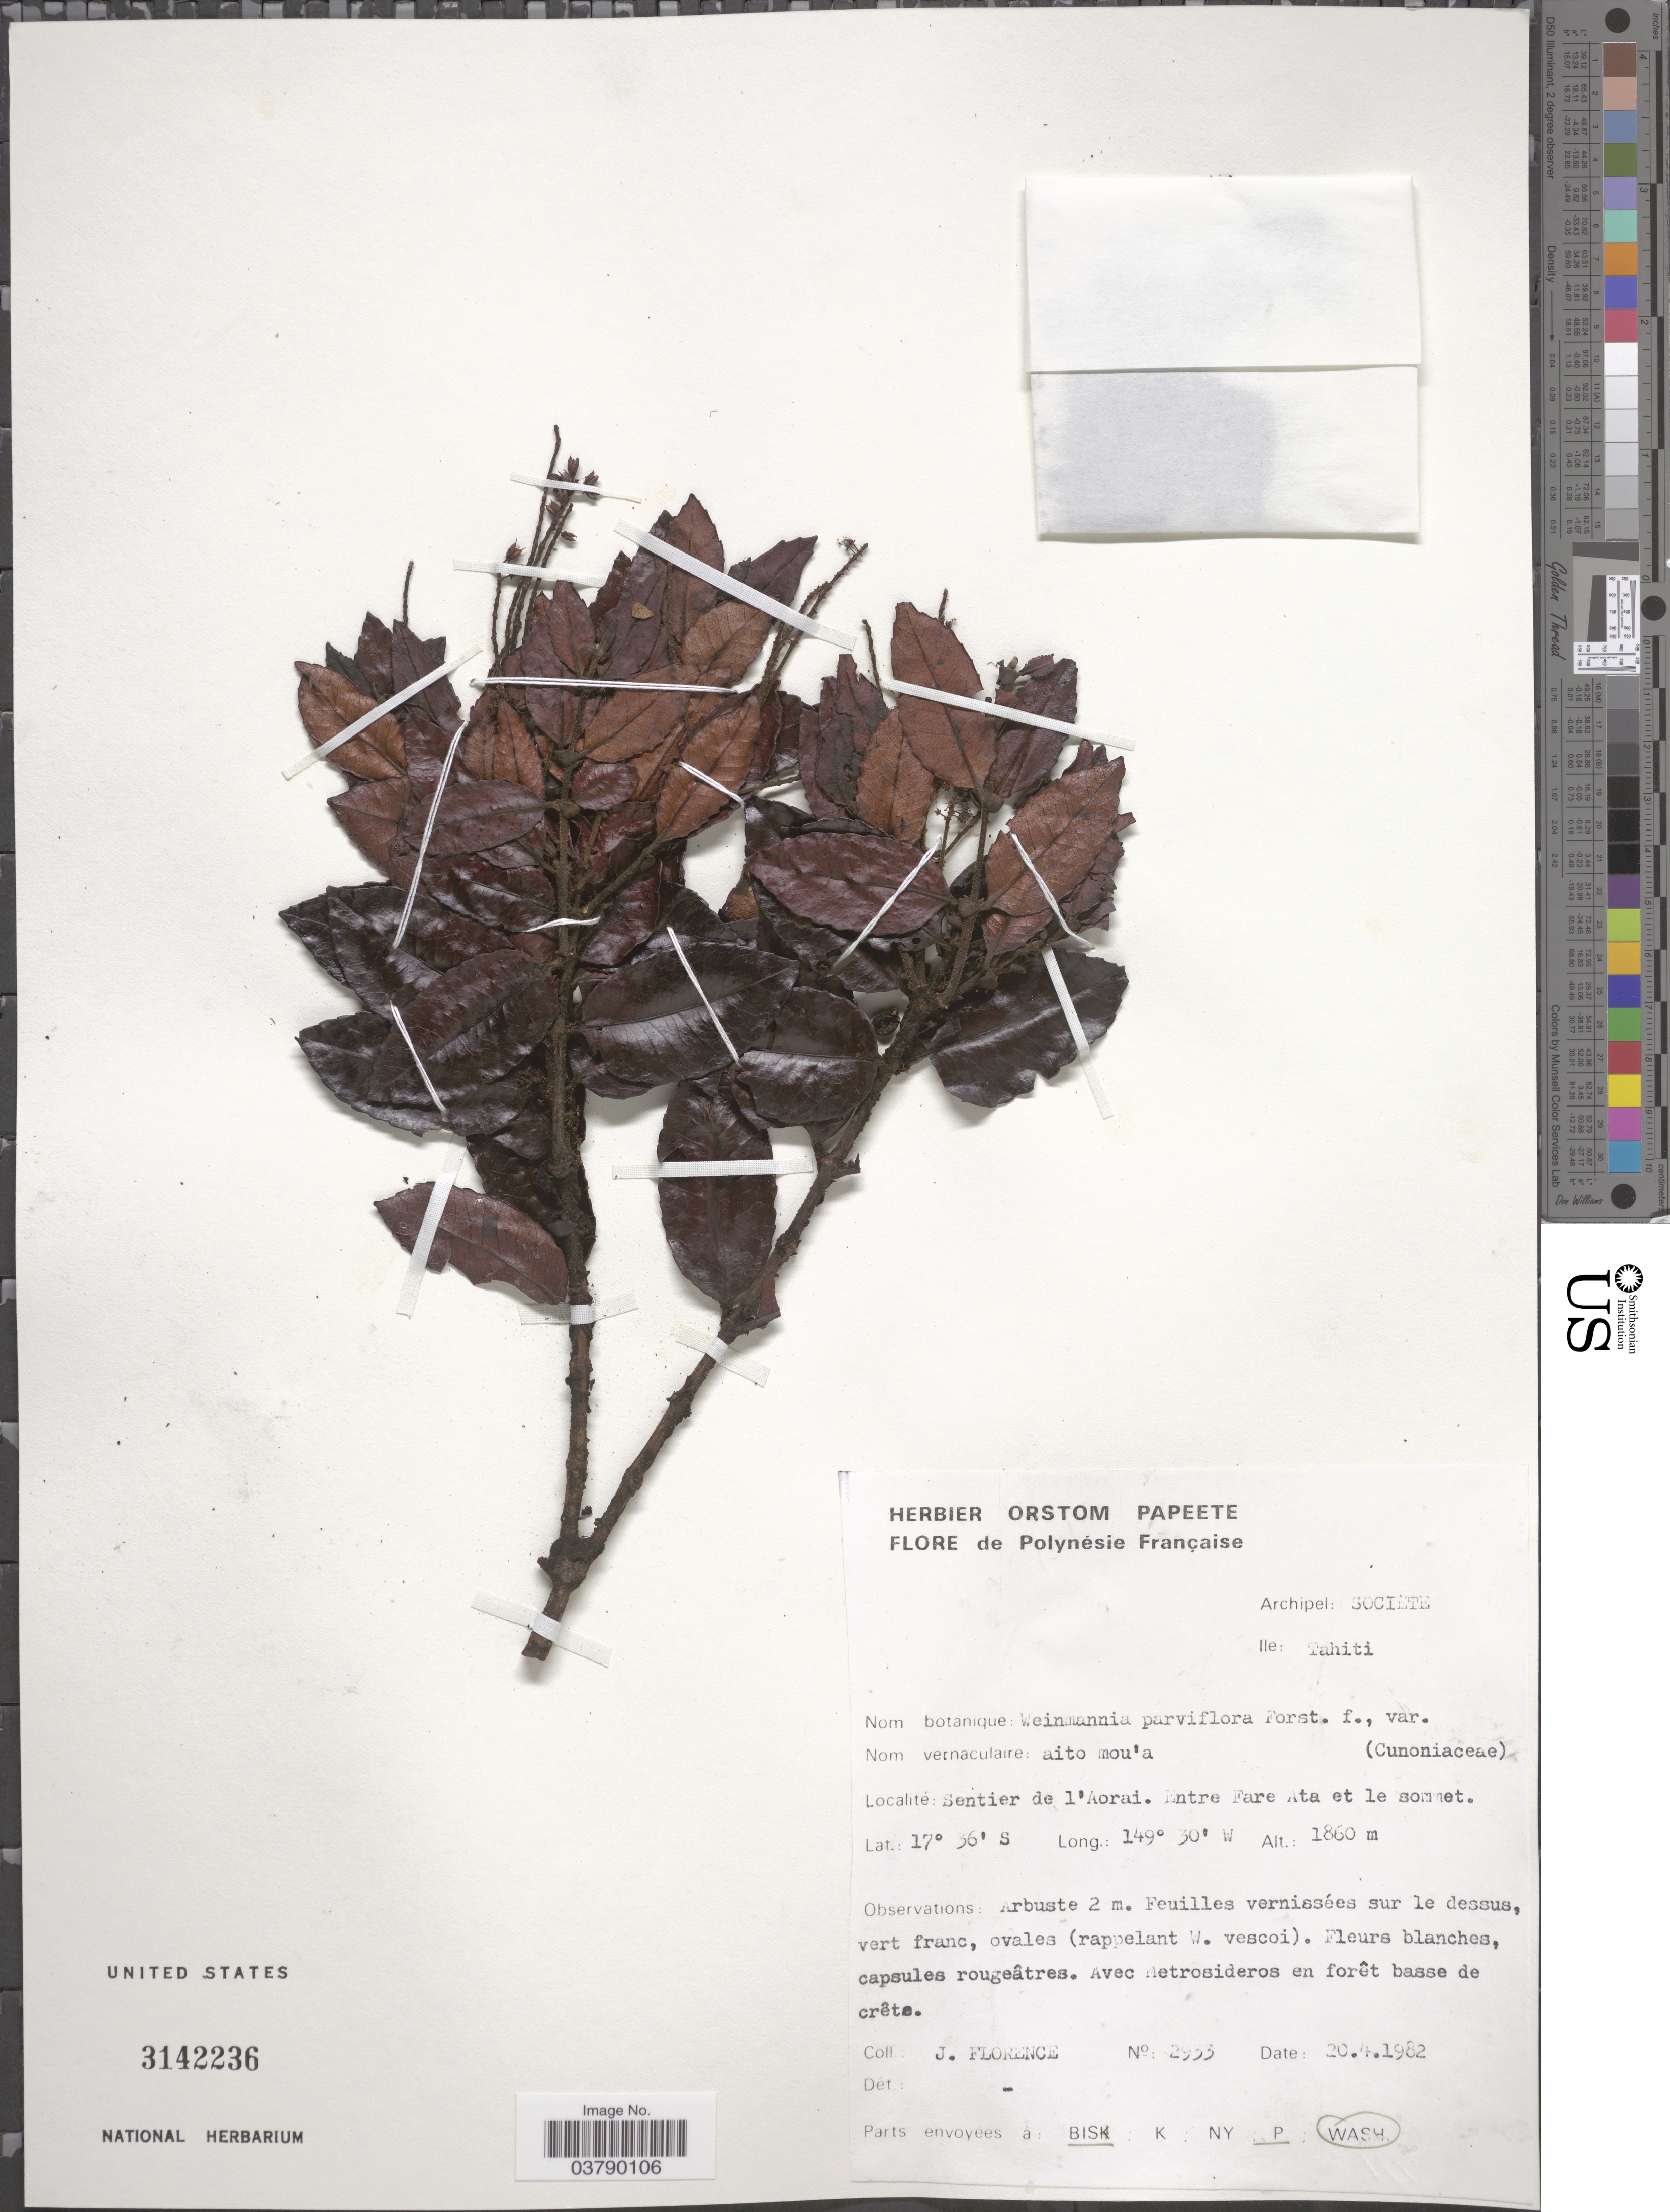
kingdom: Plantae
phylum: Tracheophyta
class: Magnoliopsida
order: Oxalidales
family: Cunoniaceae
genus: Pterophylla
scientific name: Pterophylla parviflora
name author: (G. Forst.) Pillon & H.C. Hopkins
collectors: J. Florence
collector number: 2933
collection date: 1982-04-20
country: French Polynesia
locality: Archipel: Society. Ile: Tahiti. Sentier de l'Aorai. Entre Fare Ata et le sommet.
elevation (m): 1860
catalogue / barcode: US 3142236